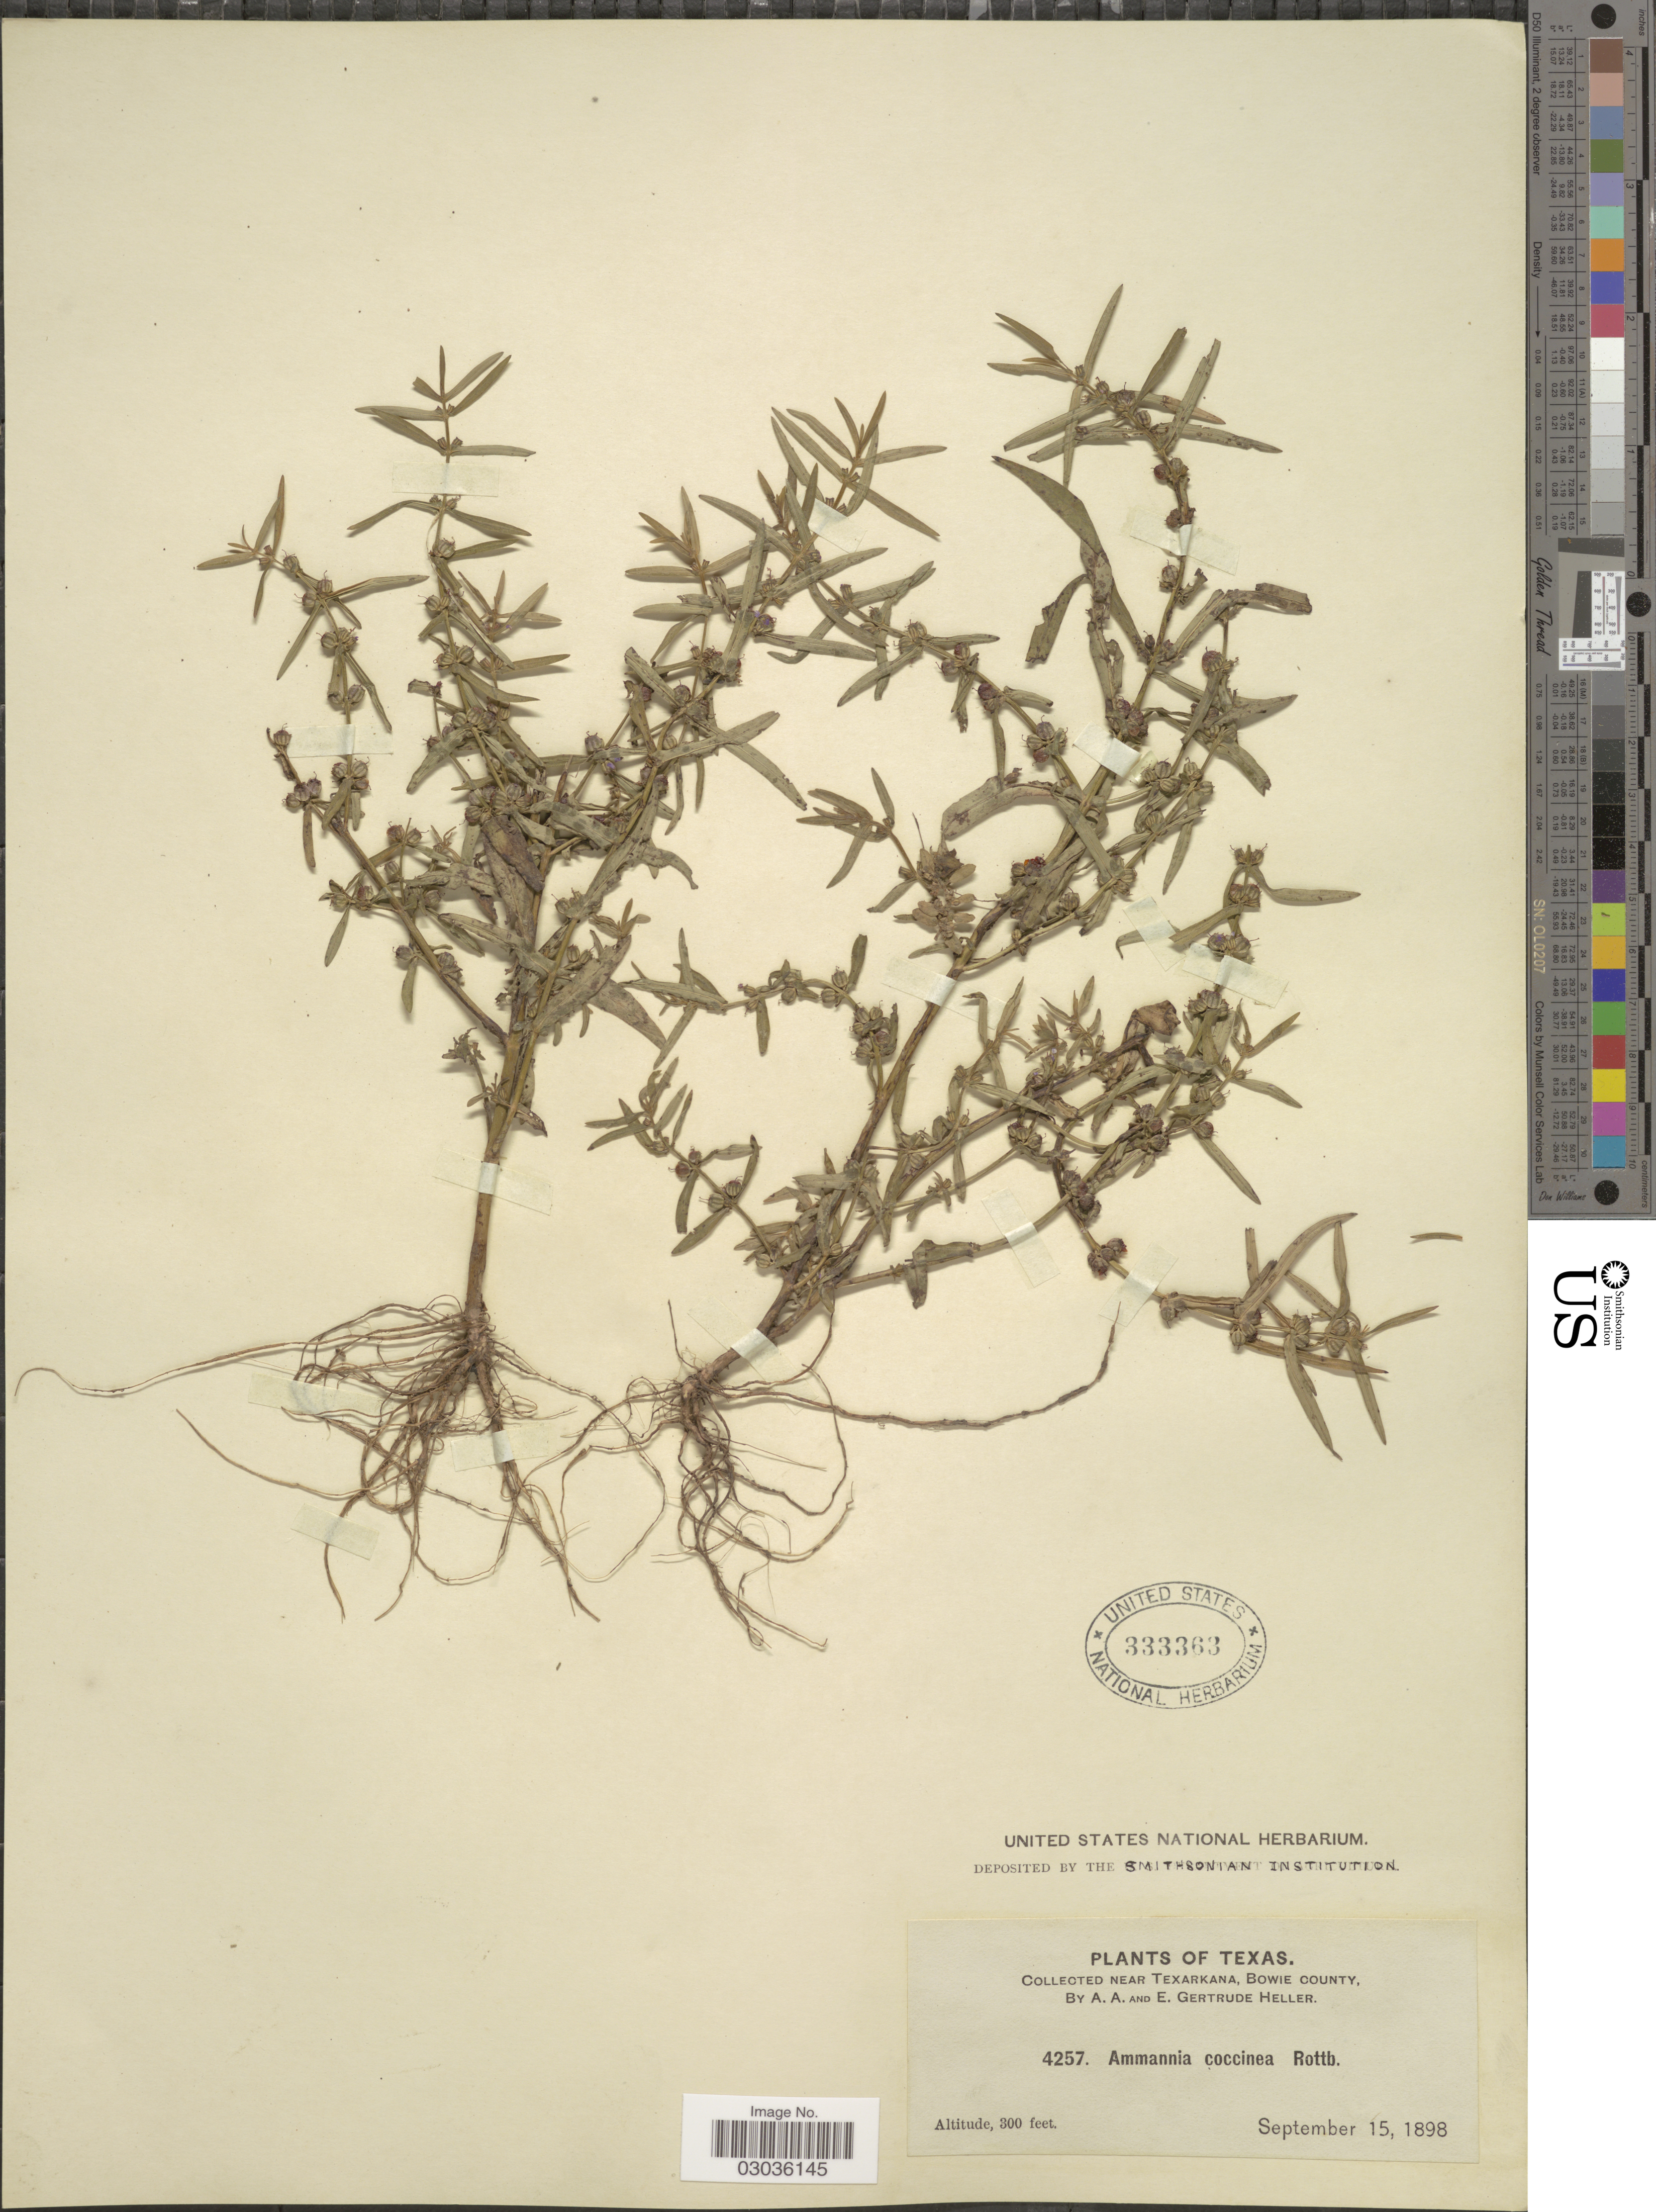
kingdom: Plantae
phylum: Tracheophyta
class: Magnoliopsida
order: Myrtales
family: Lythraceae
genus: Ammannia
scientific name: Ammannia coccinea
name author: Rottb.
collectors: A. A. Heller & E. G. Heller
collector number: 4257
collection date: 1898-09-15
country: United States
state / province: Texas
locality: Near Tearkana, Bowie County.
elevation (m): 91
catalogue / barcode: US 333363